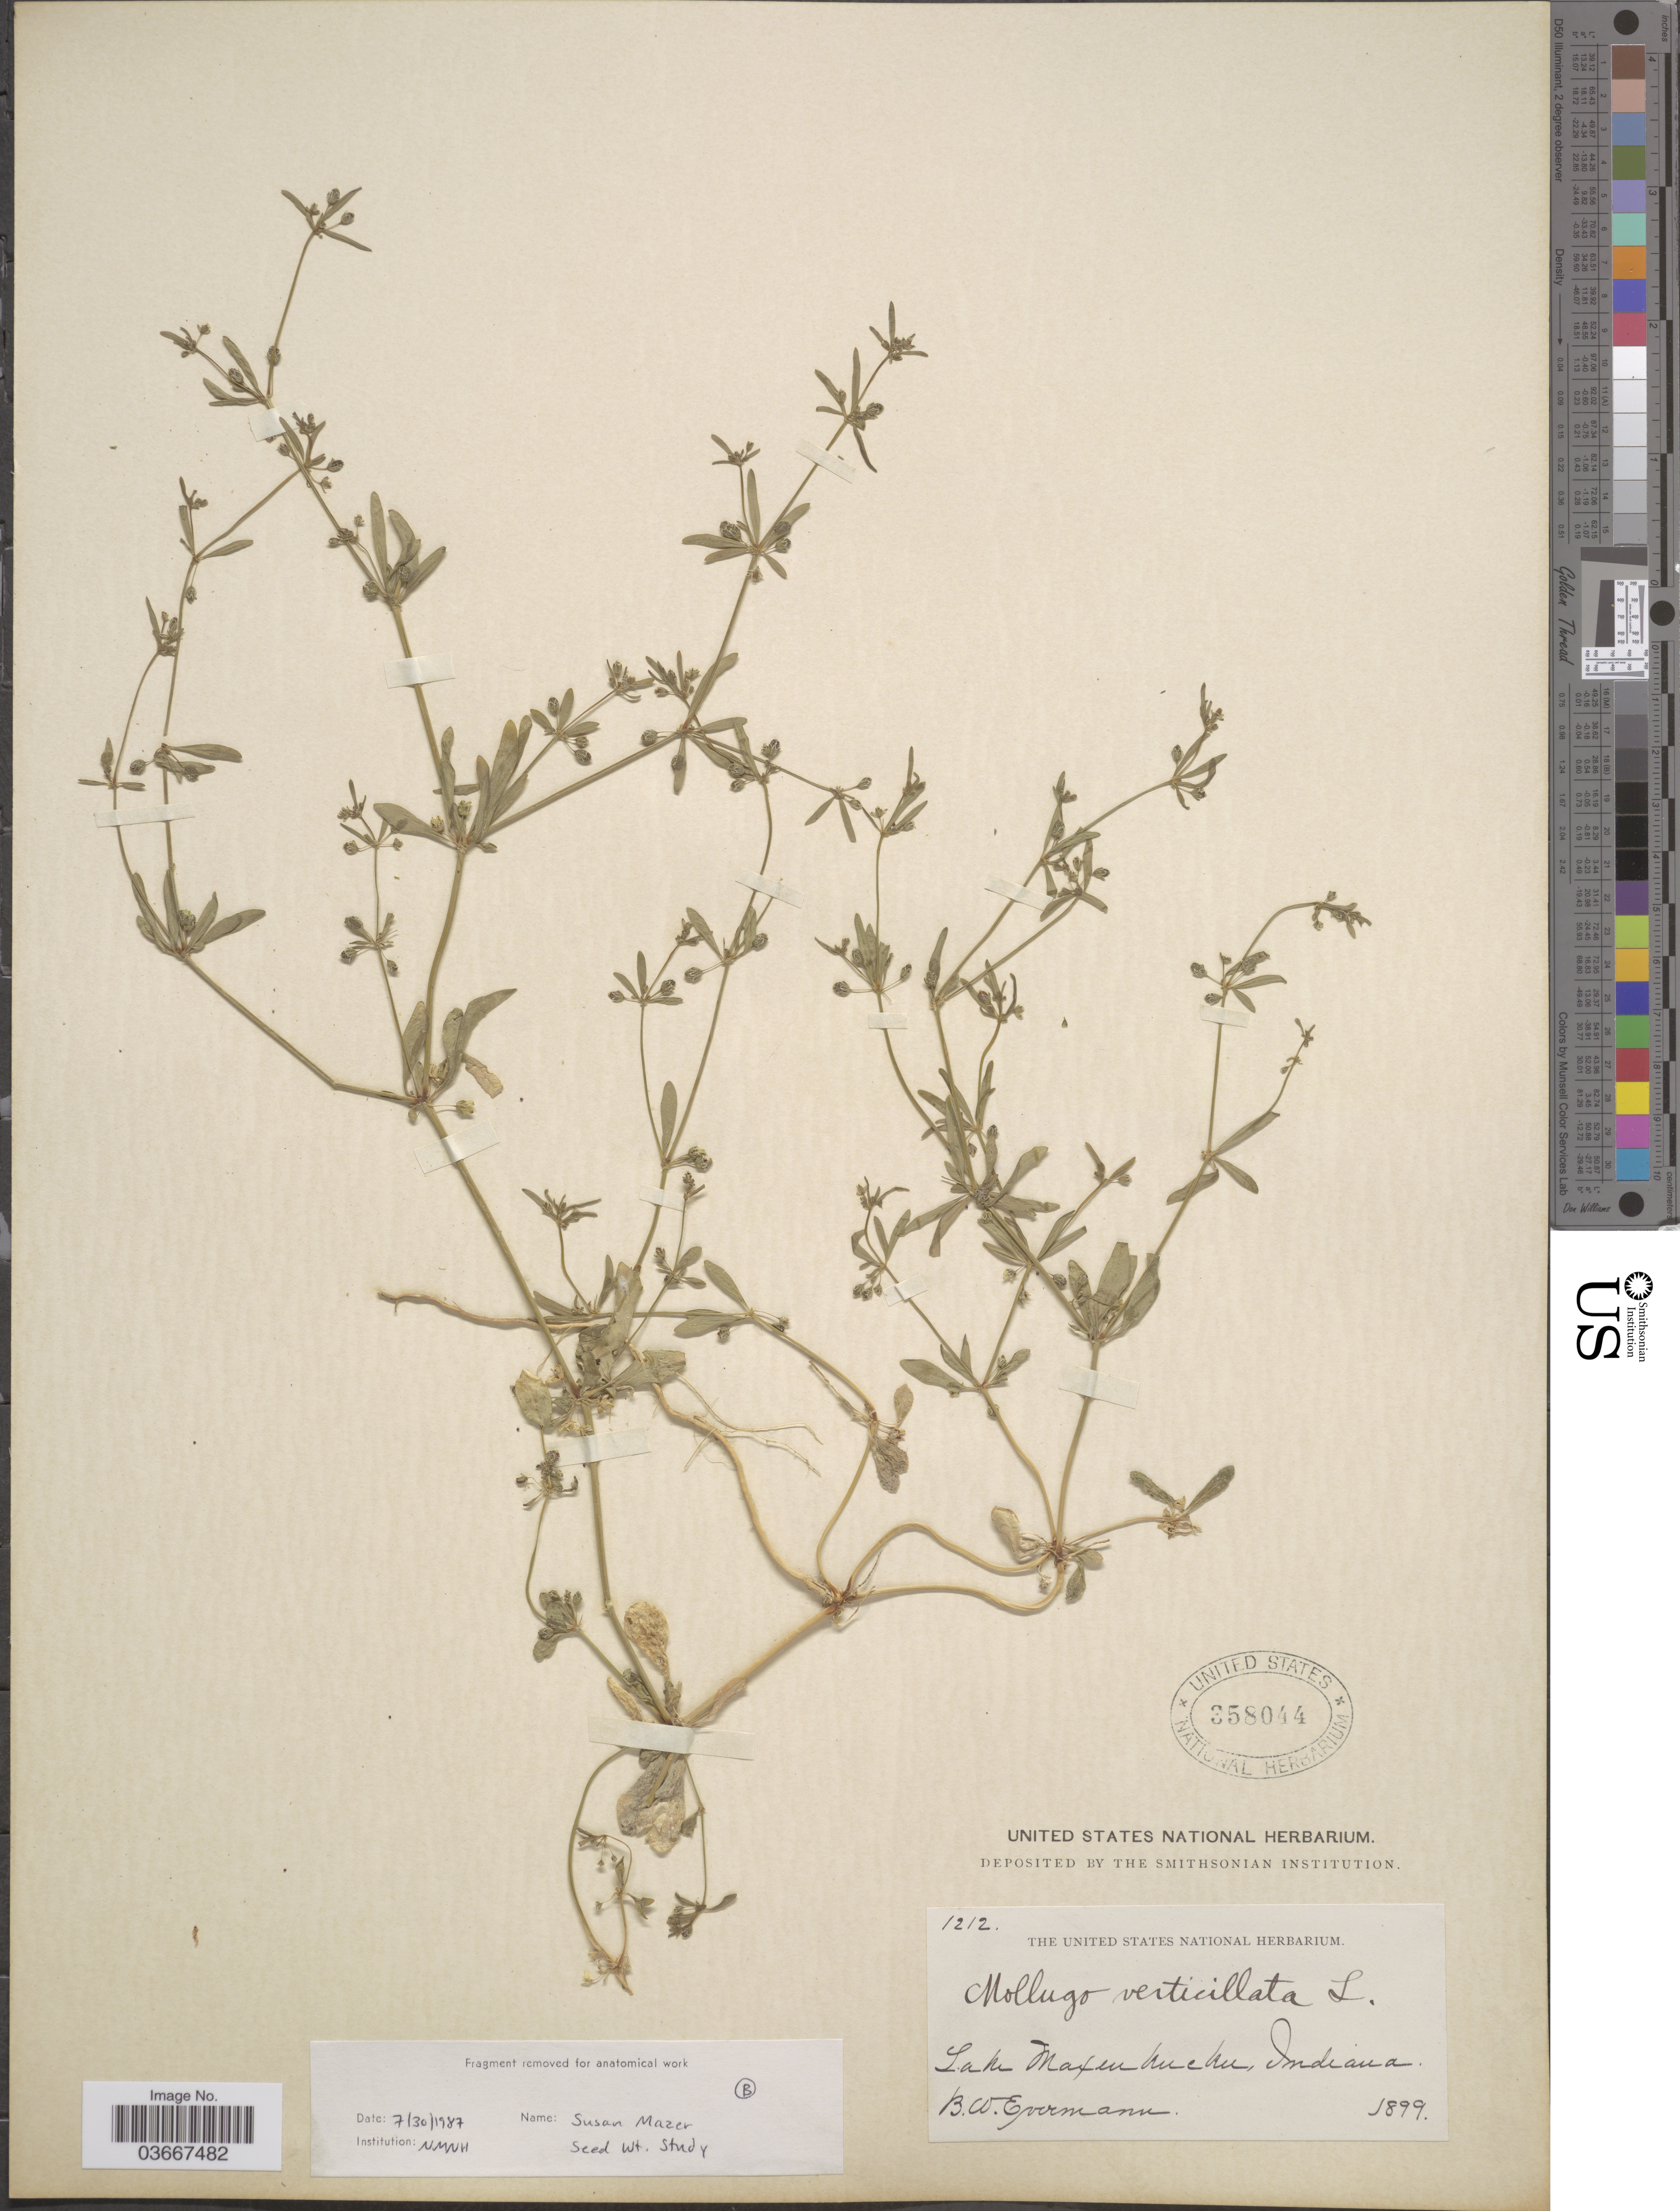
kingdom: Plantae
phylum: Tracheophyta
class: Magnoliopsida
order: Caryophyllales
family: Molluginaceae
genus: Mollugo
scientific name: Mollugo verticillata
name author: L.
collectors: B. W. Evermann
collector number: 1212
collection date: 1899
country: United States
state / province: Indiana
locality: Lake Maxinkuckee.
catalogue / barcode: US 358044